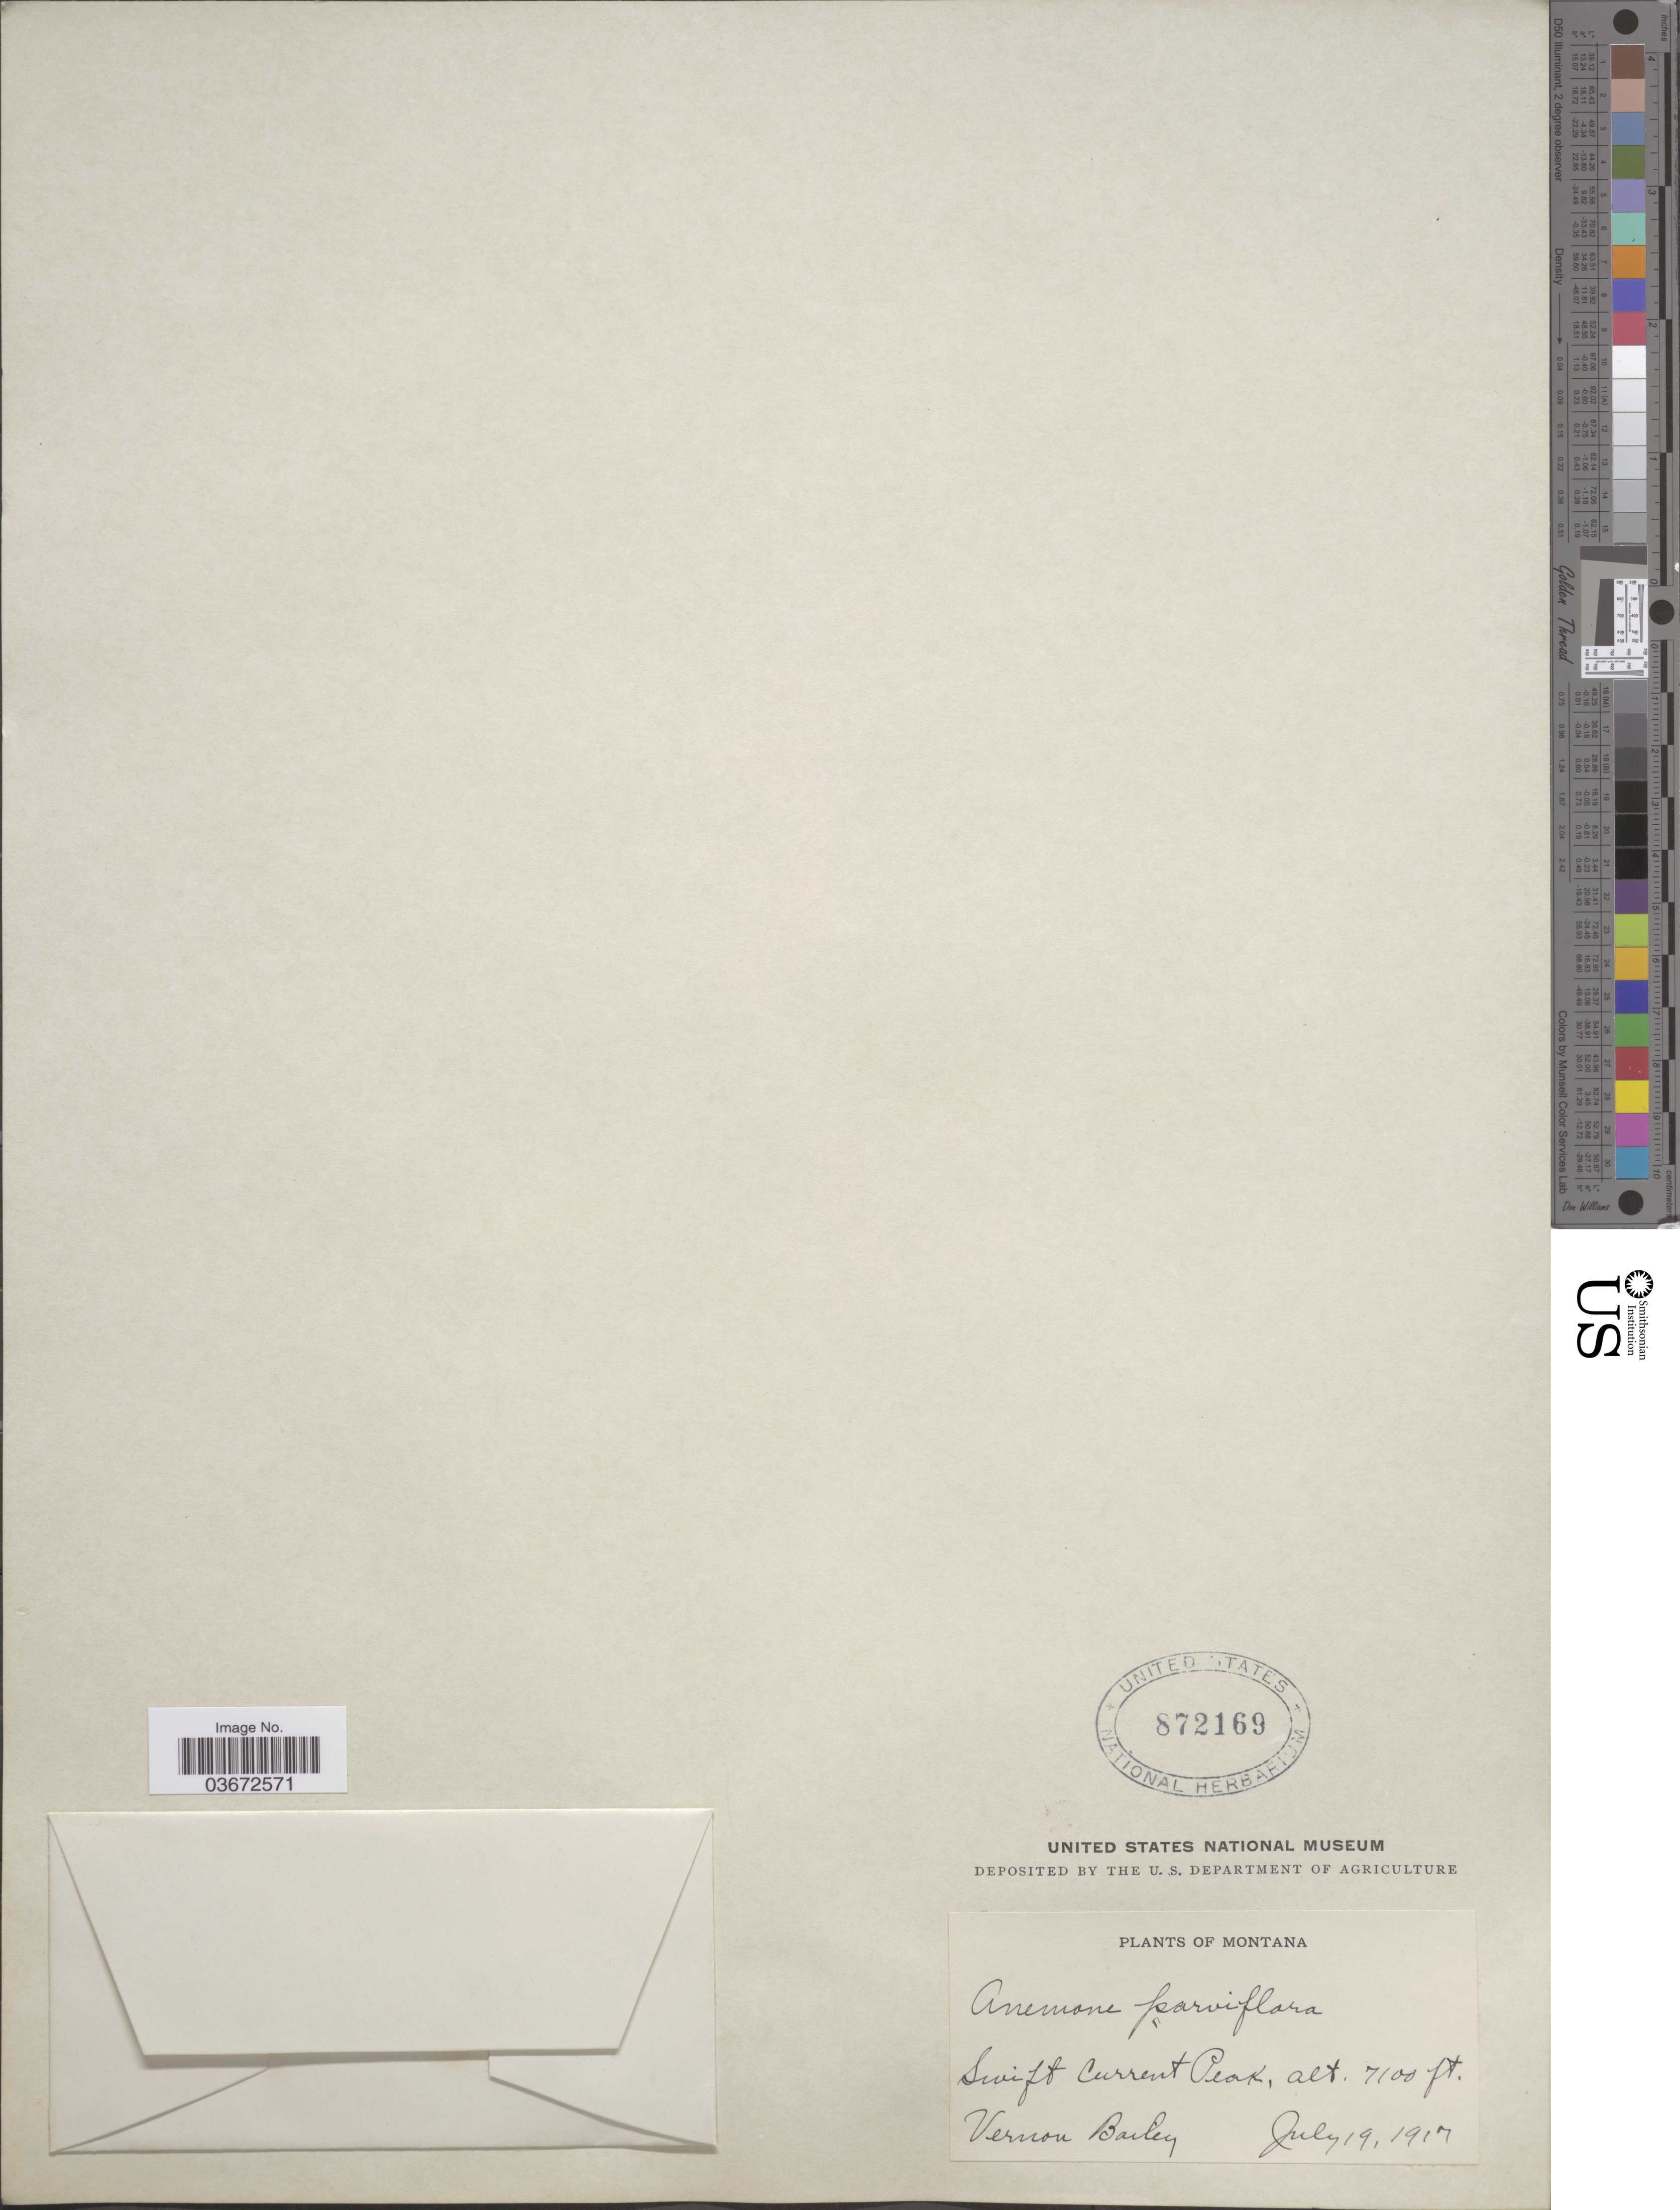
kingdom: Plantae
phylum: Tracheophyta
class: Magnoliopsida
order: Ranunculales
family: Ranunculaceae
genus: Anemone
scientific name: Anemone parviflora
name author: Michx.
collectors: V. O. Bailey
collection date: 1917-07-19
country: United States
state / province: Montana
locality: Swift Current Peak.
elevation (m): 2164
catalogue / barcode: US 872169